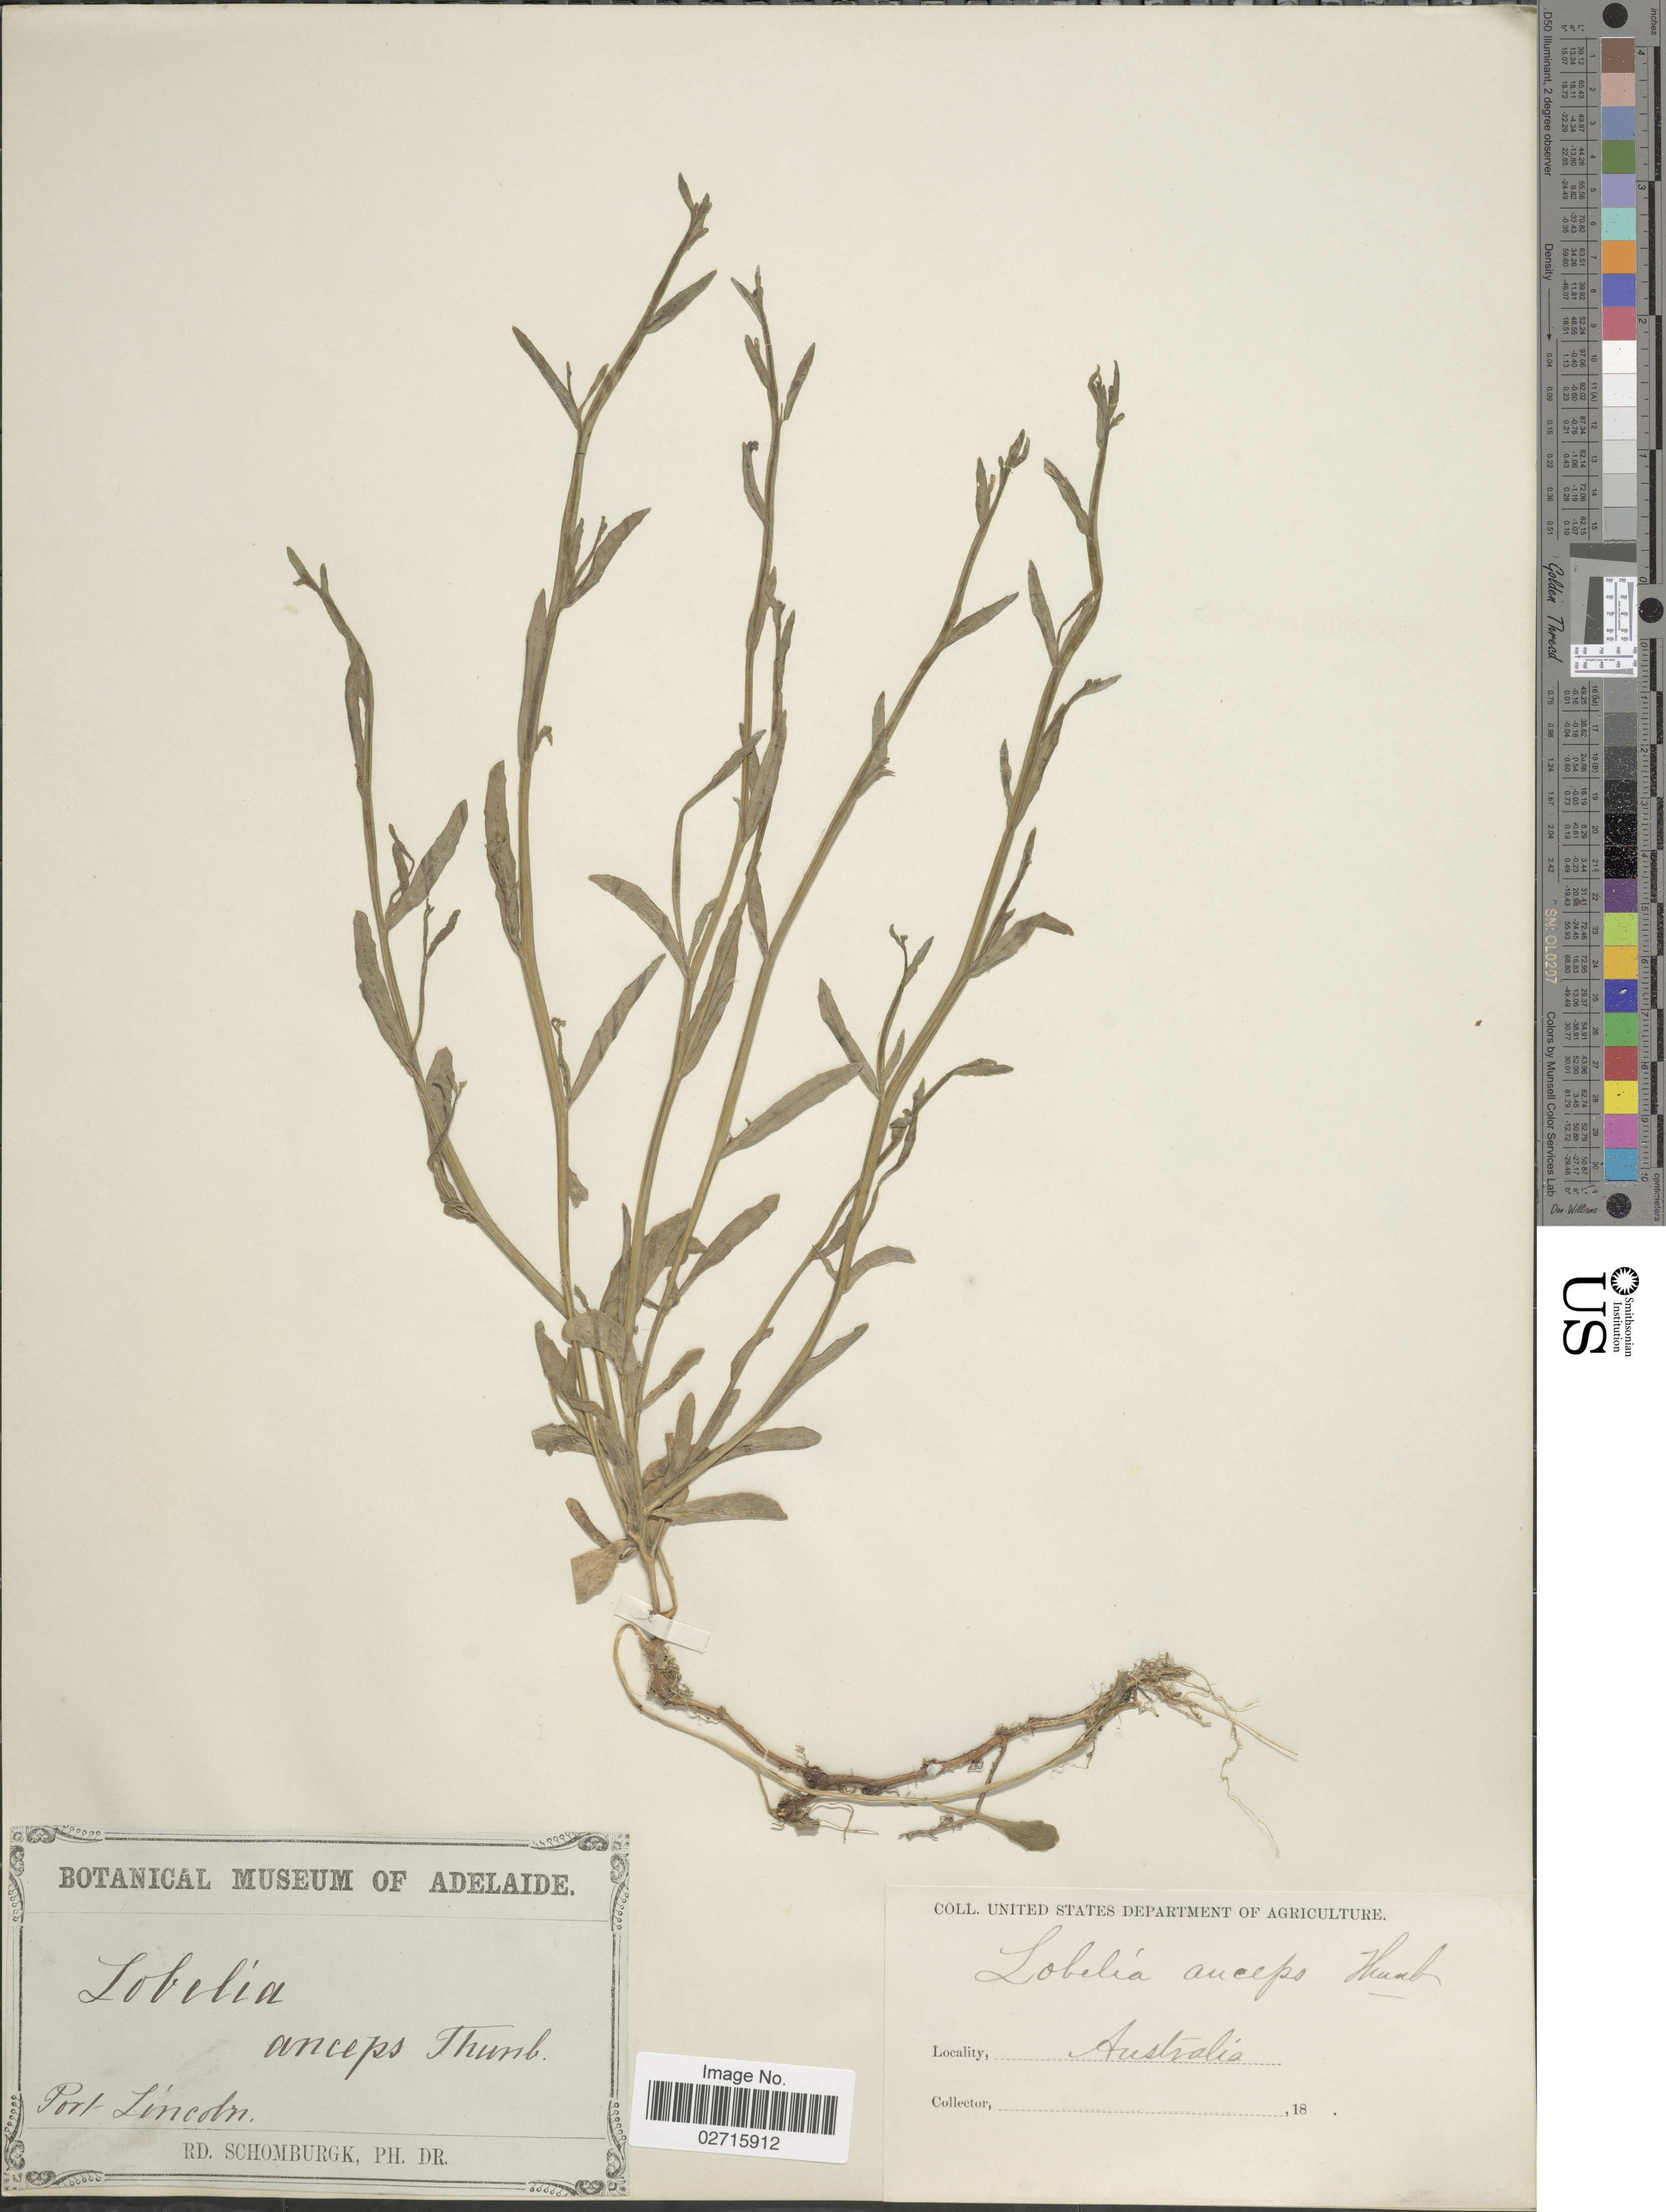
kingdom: Plantae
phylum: Tracheophyta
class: Magnoliopsida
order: Asterales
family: Campanulaceae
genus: Lobelia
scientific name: Lobelia anceps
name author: L. f.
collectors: M. R. Schomburgk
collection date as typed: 18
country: Australia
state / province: South Australia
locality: Port Lincoln